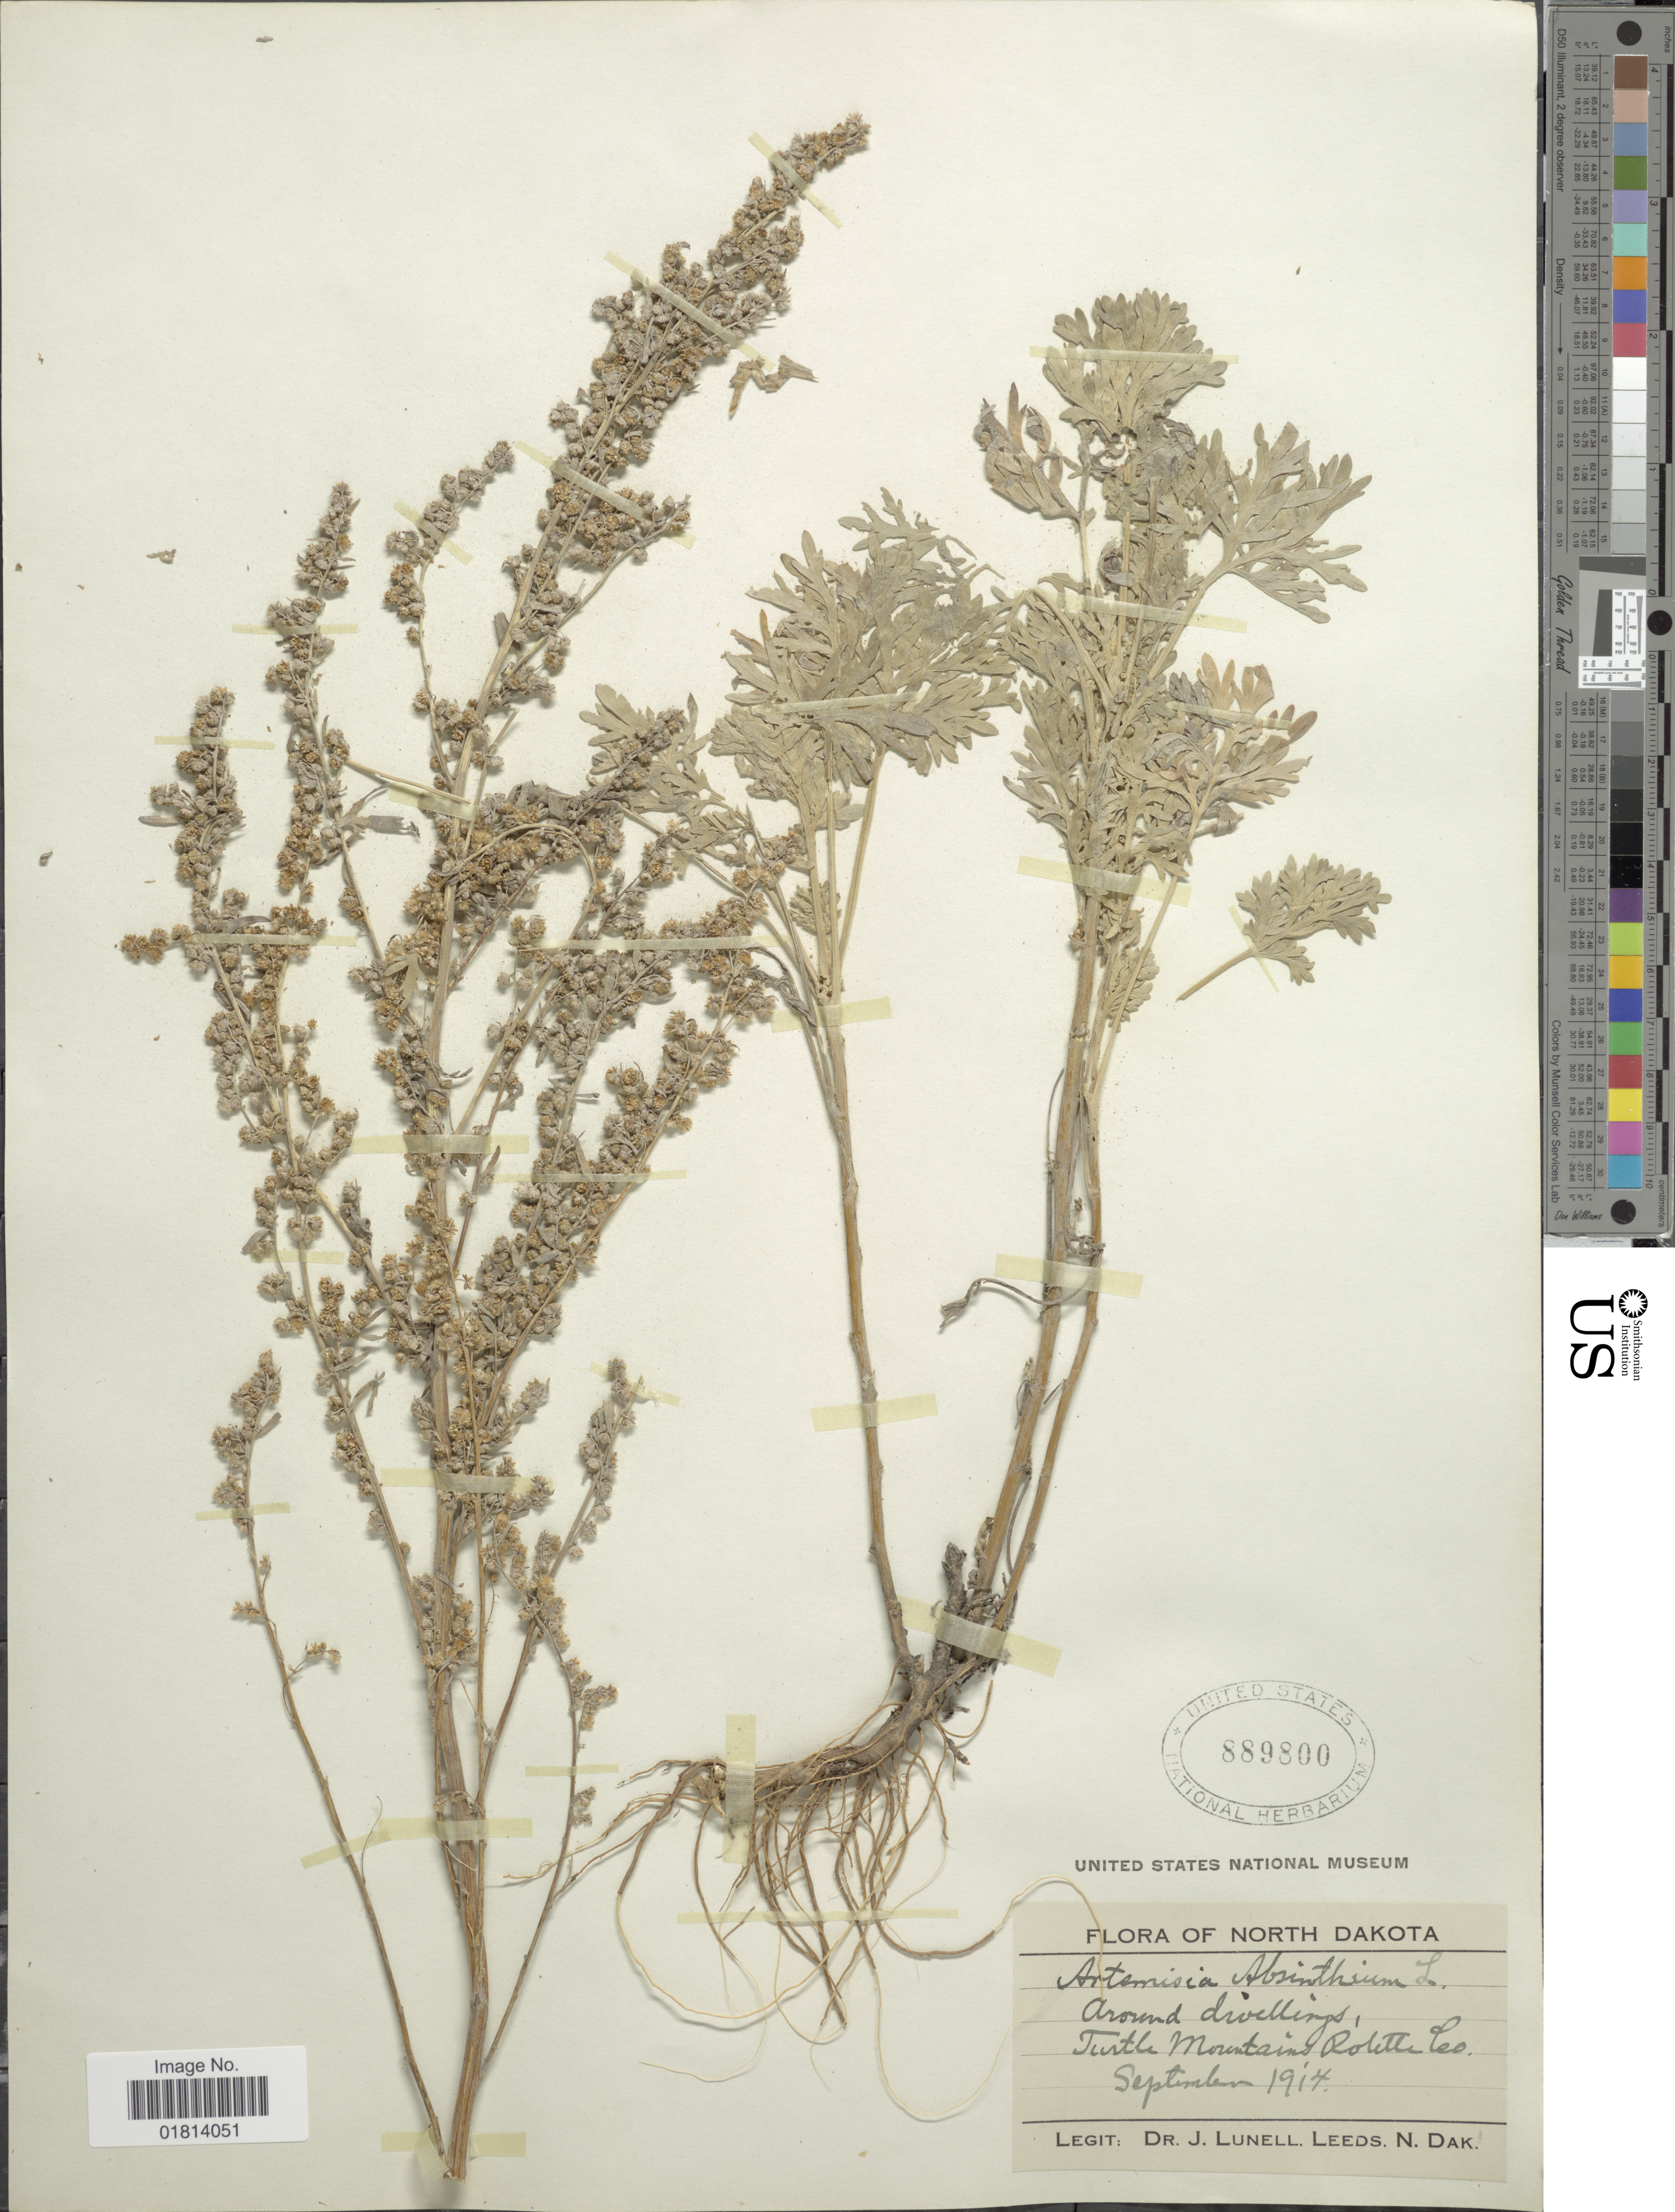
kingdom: Plantae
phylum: Tracheophyta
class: Magnoliopsida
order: Asterales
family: Asteraceae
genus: Artemisia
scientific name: Artemisia absinthium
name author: L.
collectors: J. Lunell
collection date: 1914-09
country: United States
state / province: North Dakota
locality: Around dwellings, Turtle Mountains Rolette Co.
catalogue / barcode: US 889800